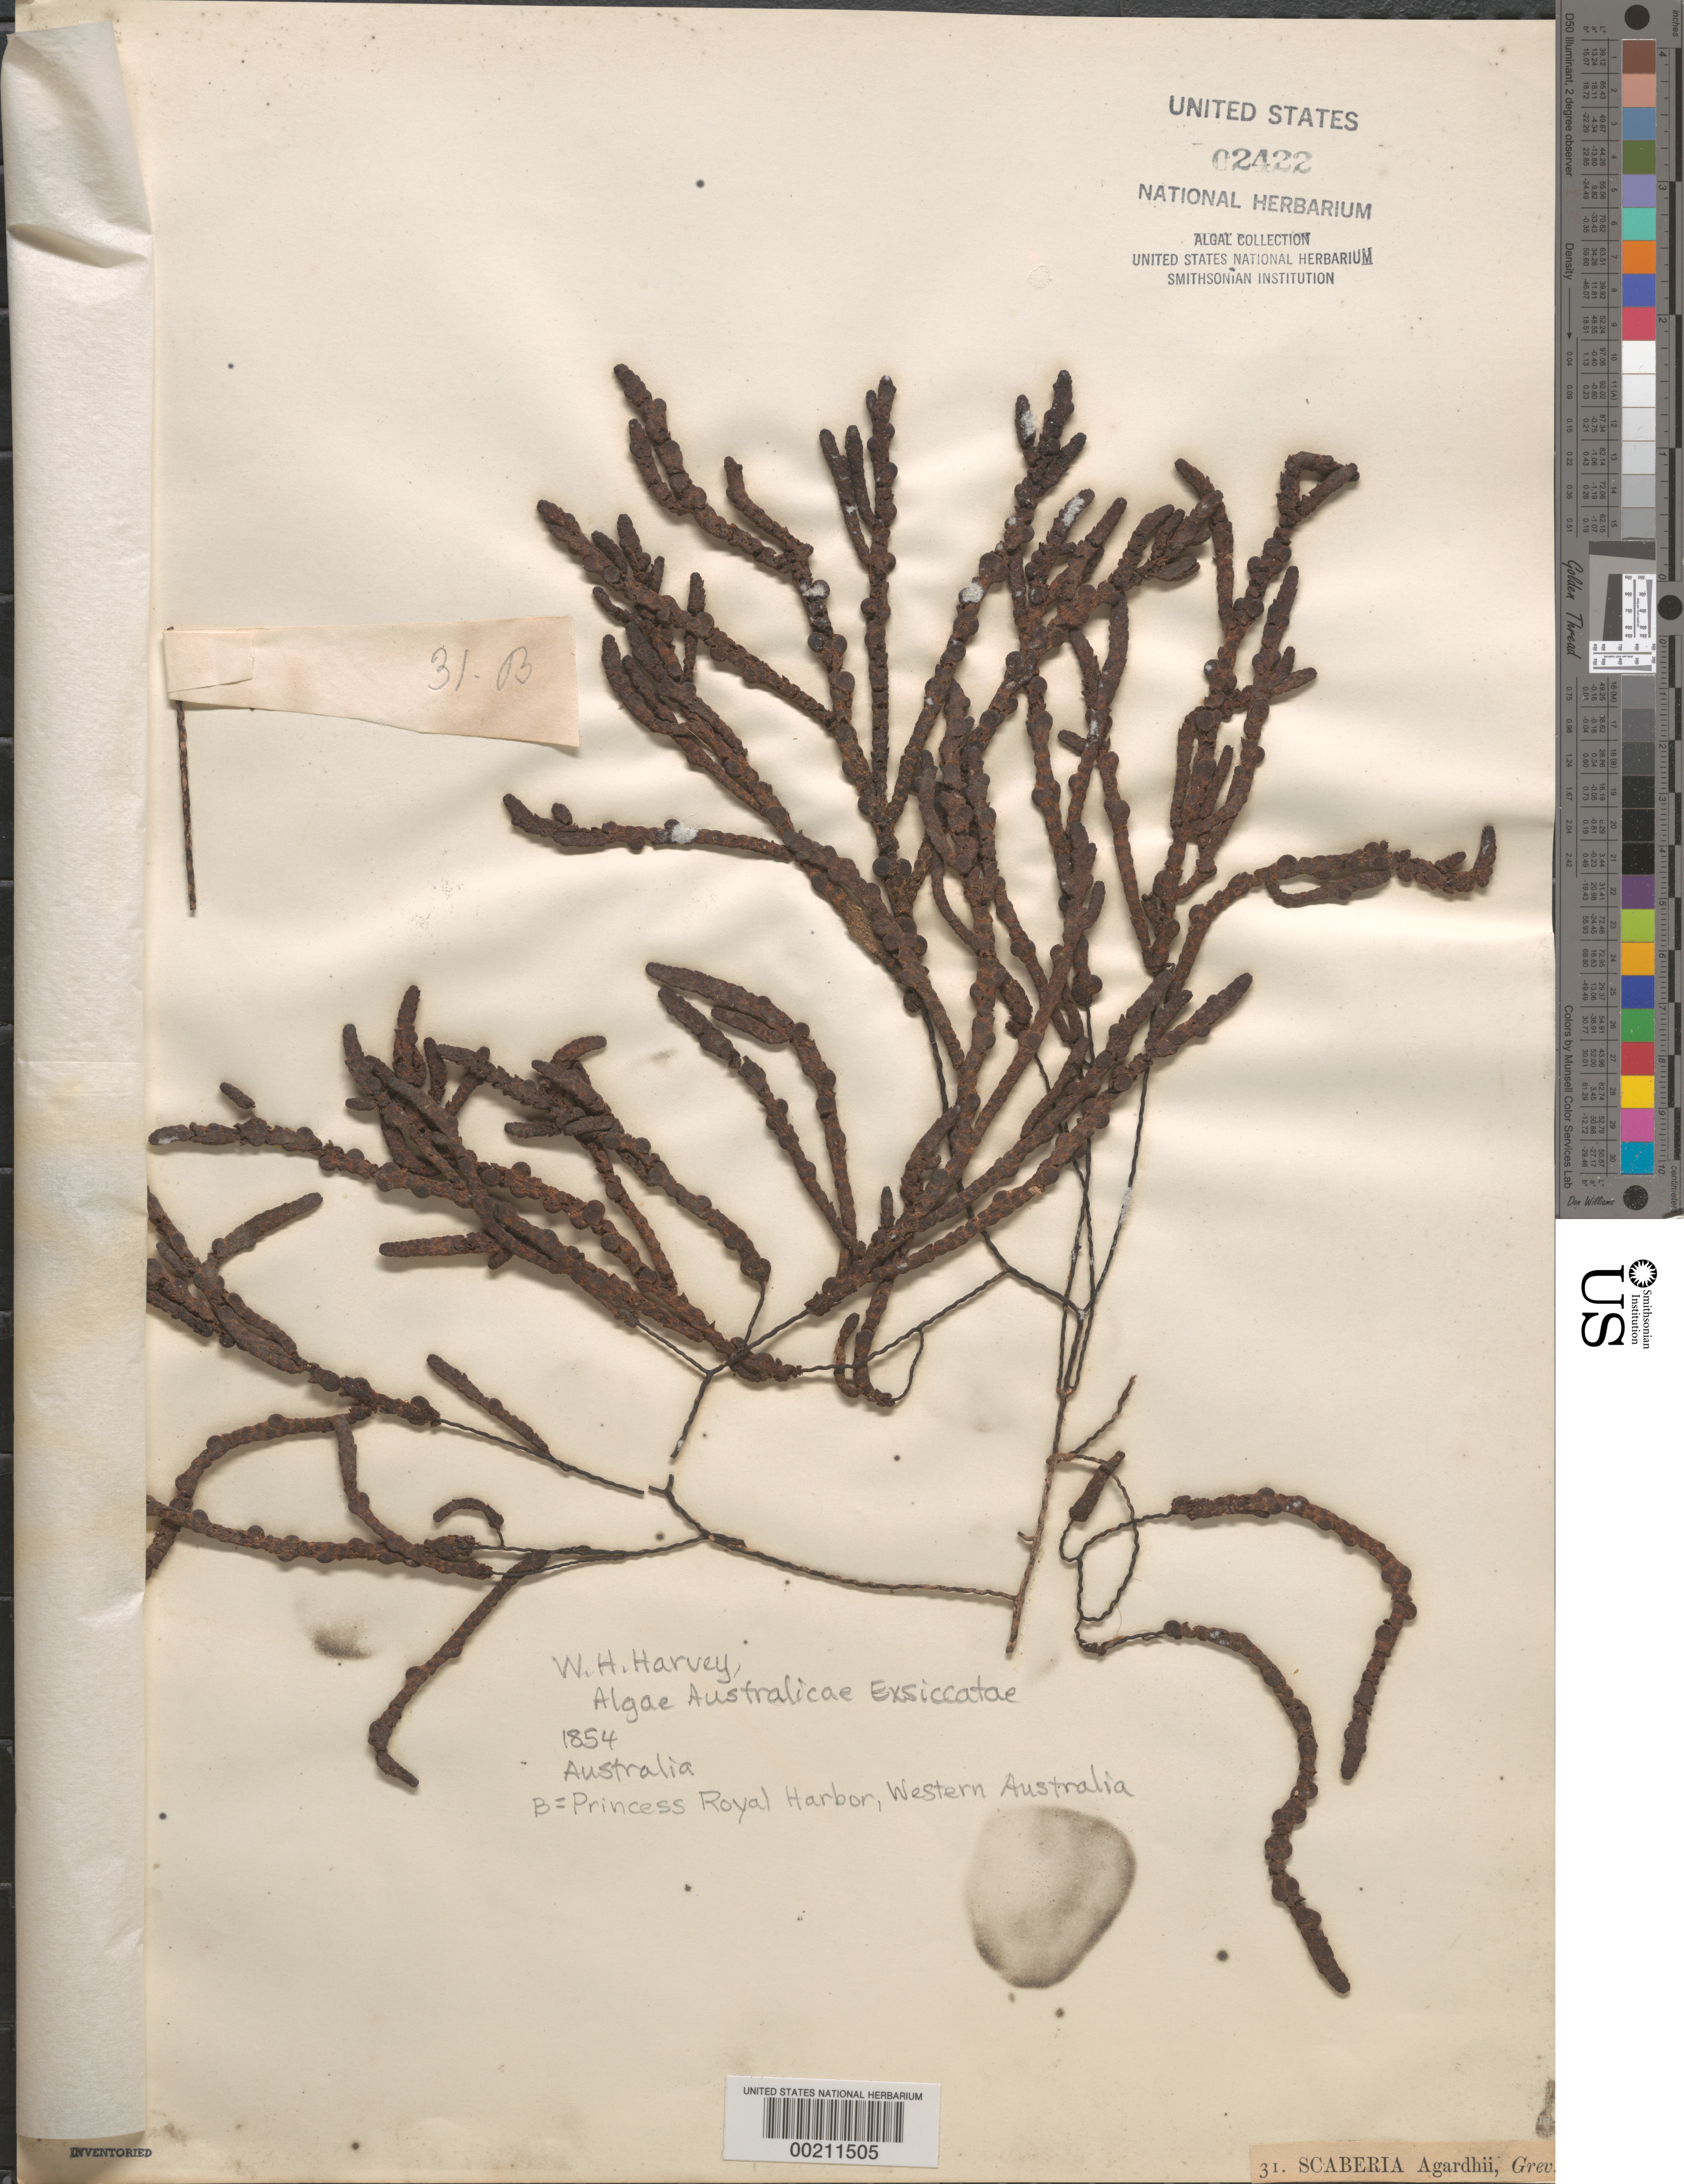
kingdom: Chromista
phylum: Ochrophyta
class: Phaeophyceae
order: Fucales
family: Sargassaceae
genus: Scaberia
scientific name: Scaberia agardhii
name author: Greville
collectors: W. Harvey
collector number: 31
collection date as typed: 1854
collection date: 1854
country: Australia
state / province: Western Australia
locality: Princess Royal Harbor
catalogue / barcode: US 2422